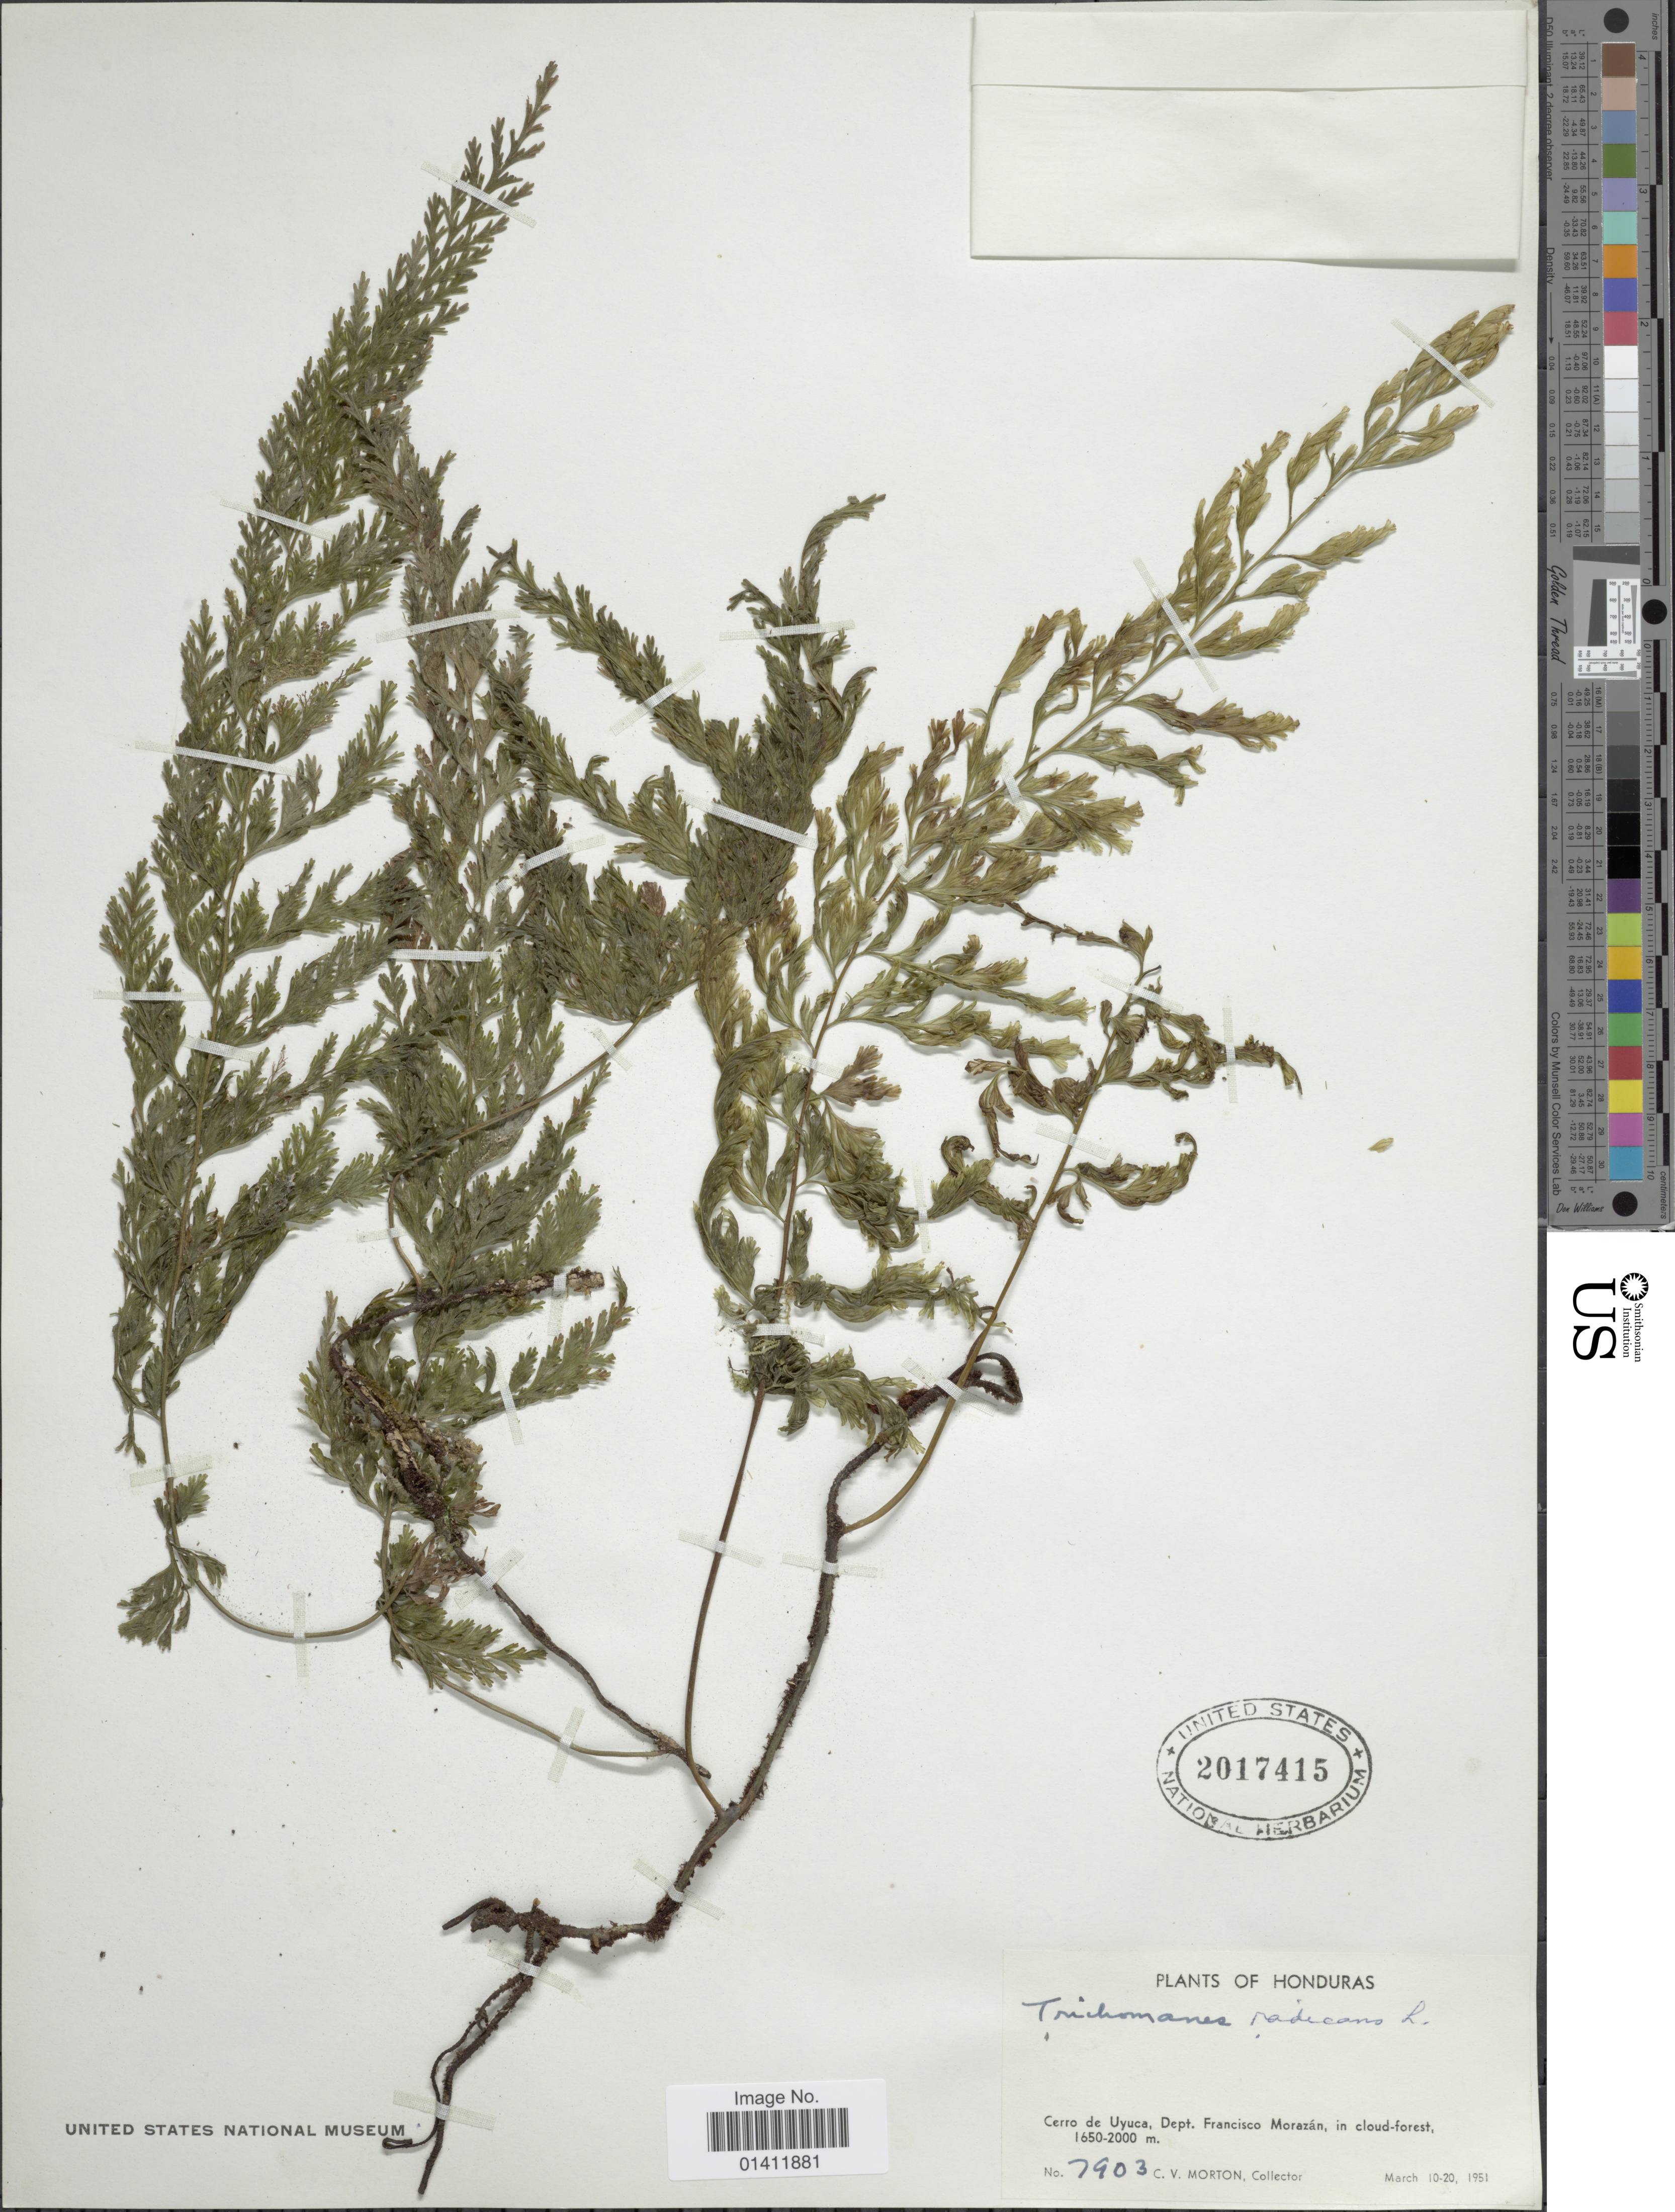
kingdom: Plantae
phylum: Tracheophyta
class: Polypodiopsida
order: Hymenophyllales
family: Hymenophyllaceae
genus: Vandenboschia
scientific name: Vandenboschia radicans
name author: (Sw.) Copel.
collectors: C. V. Morton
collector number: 7903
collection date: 1951-03-10/1951-03-20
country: Honduras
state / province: Fco. Morazán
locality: Cerro de Uyuca, Dept. Francisco Morazan, in cloud-forest.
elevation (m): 1650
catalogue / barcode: US 2017415